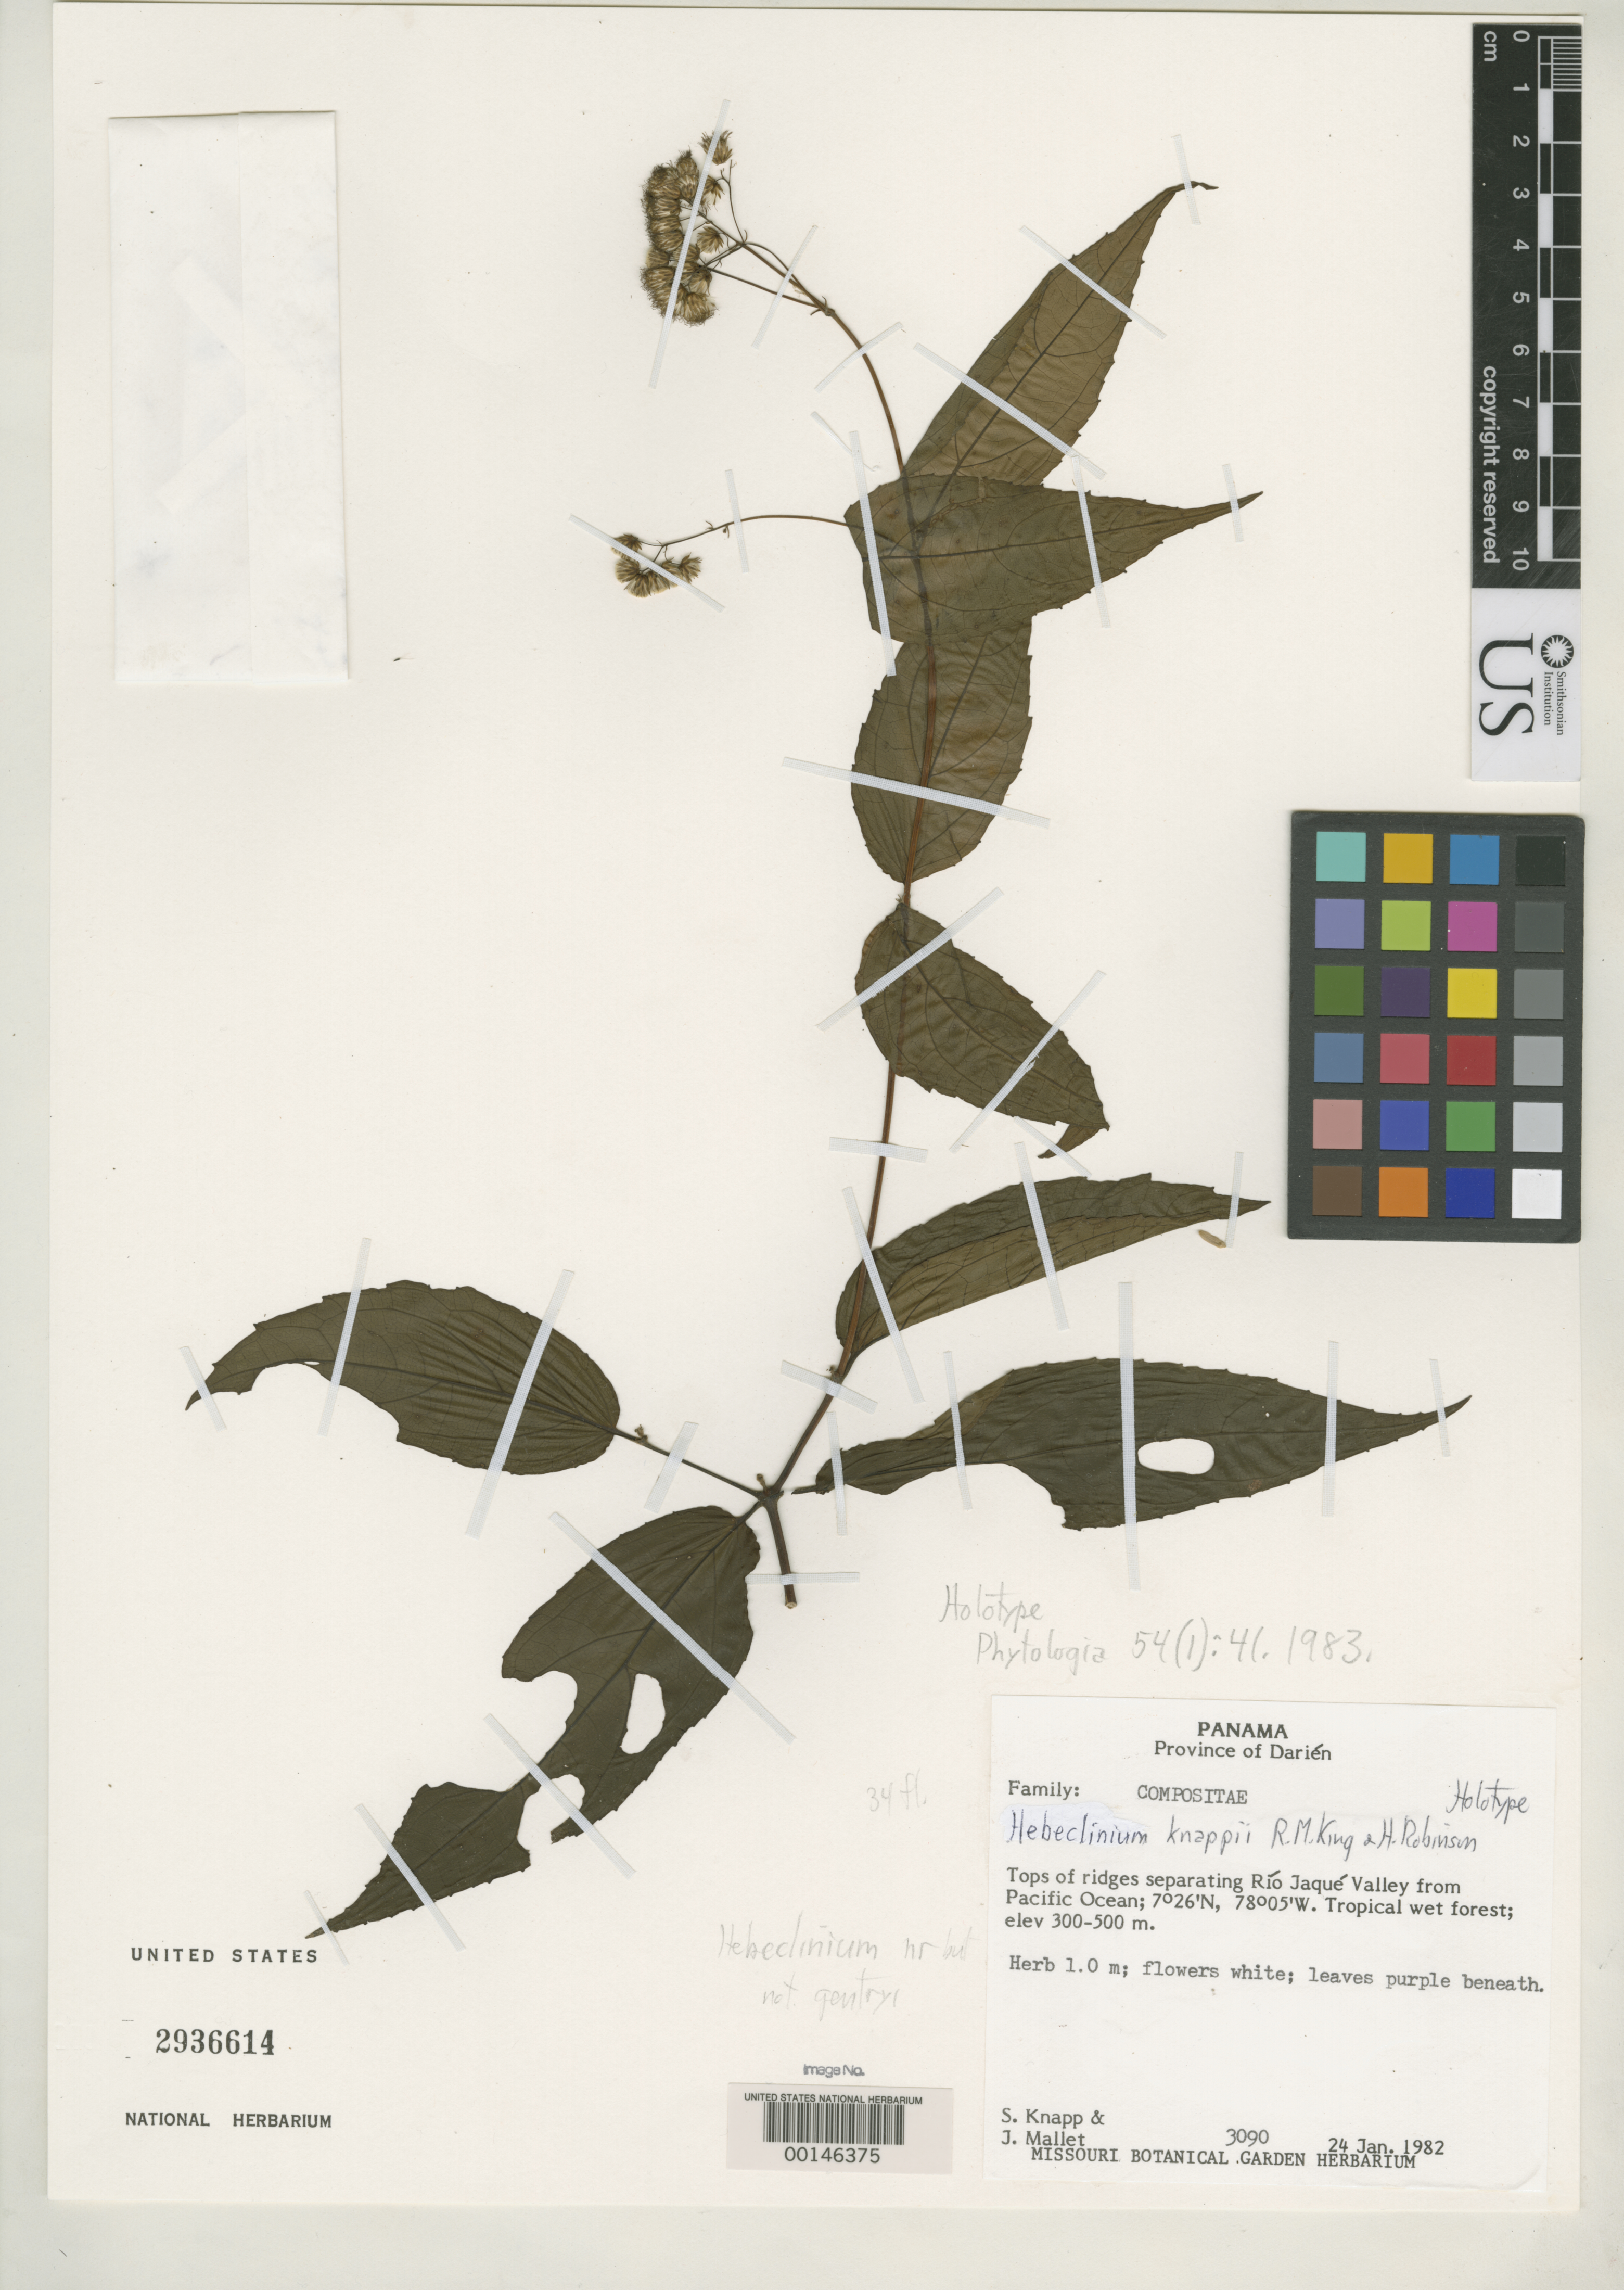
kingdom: Plantae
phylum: Tracheophyta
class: Magnoliopsida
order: Asterales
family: Asteraceae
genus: Hebeclinium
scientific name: Hebeclinium knappii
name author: R.M. King & H. Rob.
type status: Holotype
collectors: S. Knapp & J. Mallet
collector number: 3090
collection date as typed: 24 Jan 1982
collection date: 1982-01-24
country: Panama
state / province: Darién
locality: Ridges separating Rio Jaque Valley from Pacific Ocean.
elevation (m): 300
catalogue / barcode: US 2936614